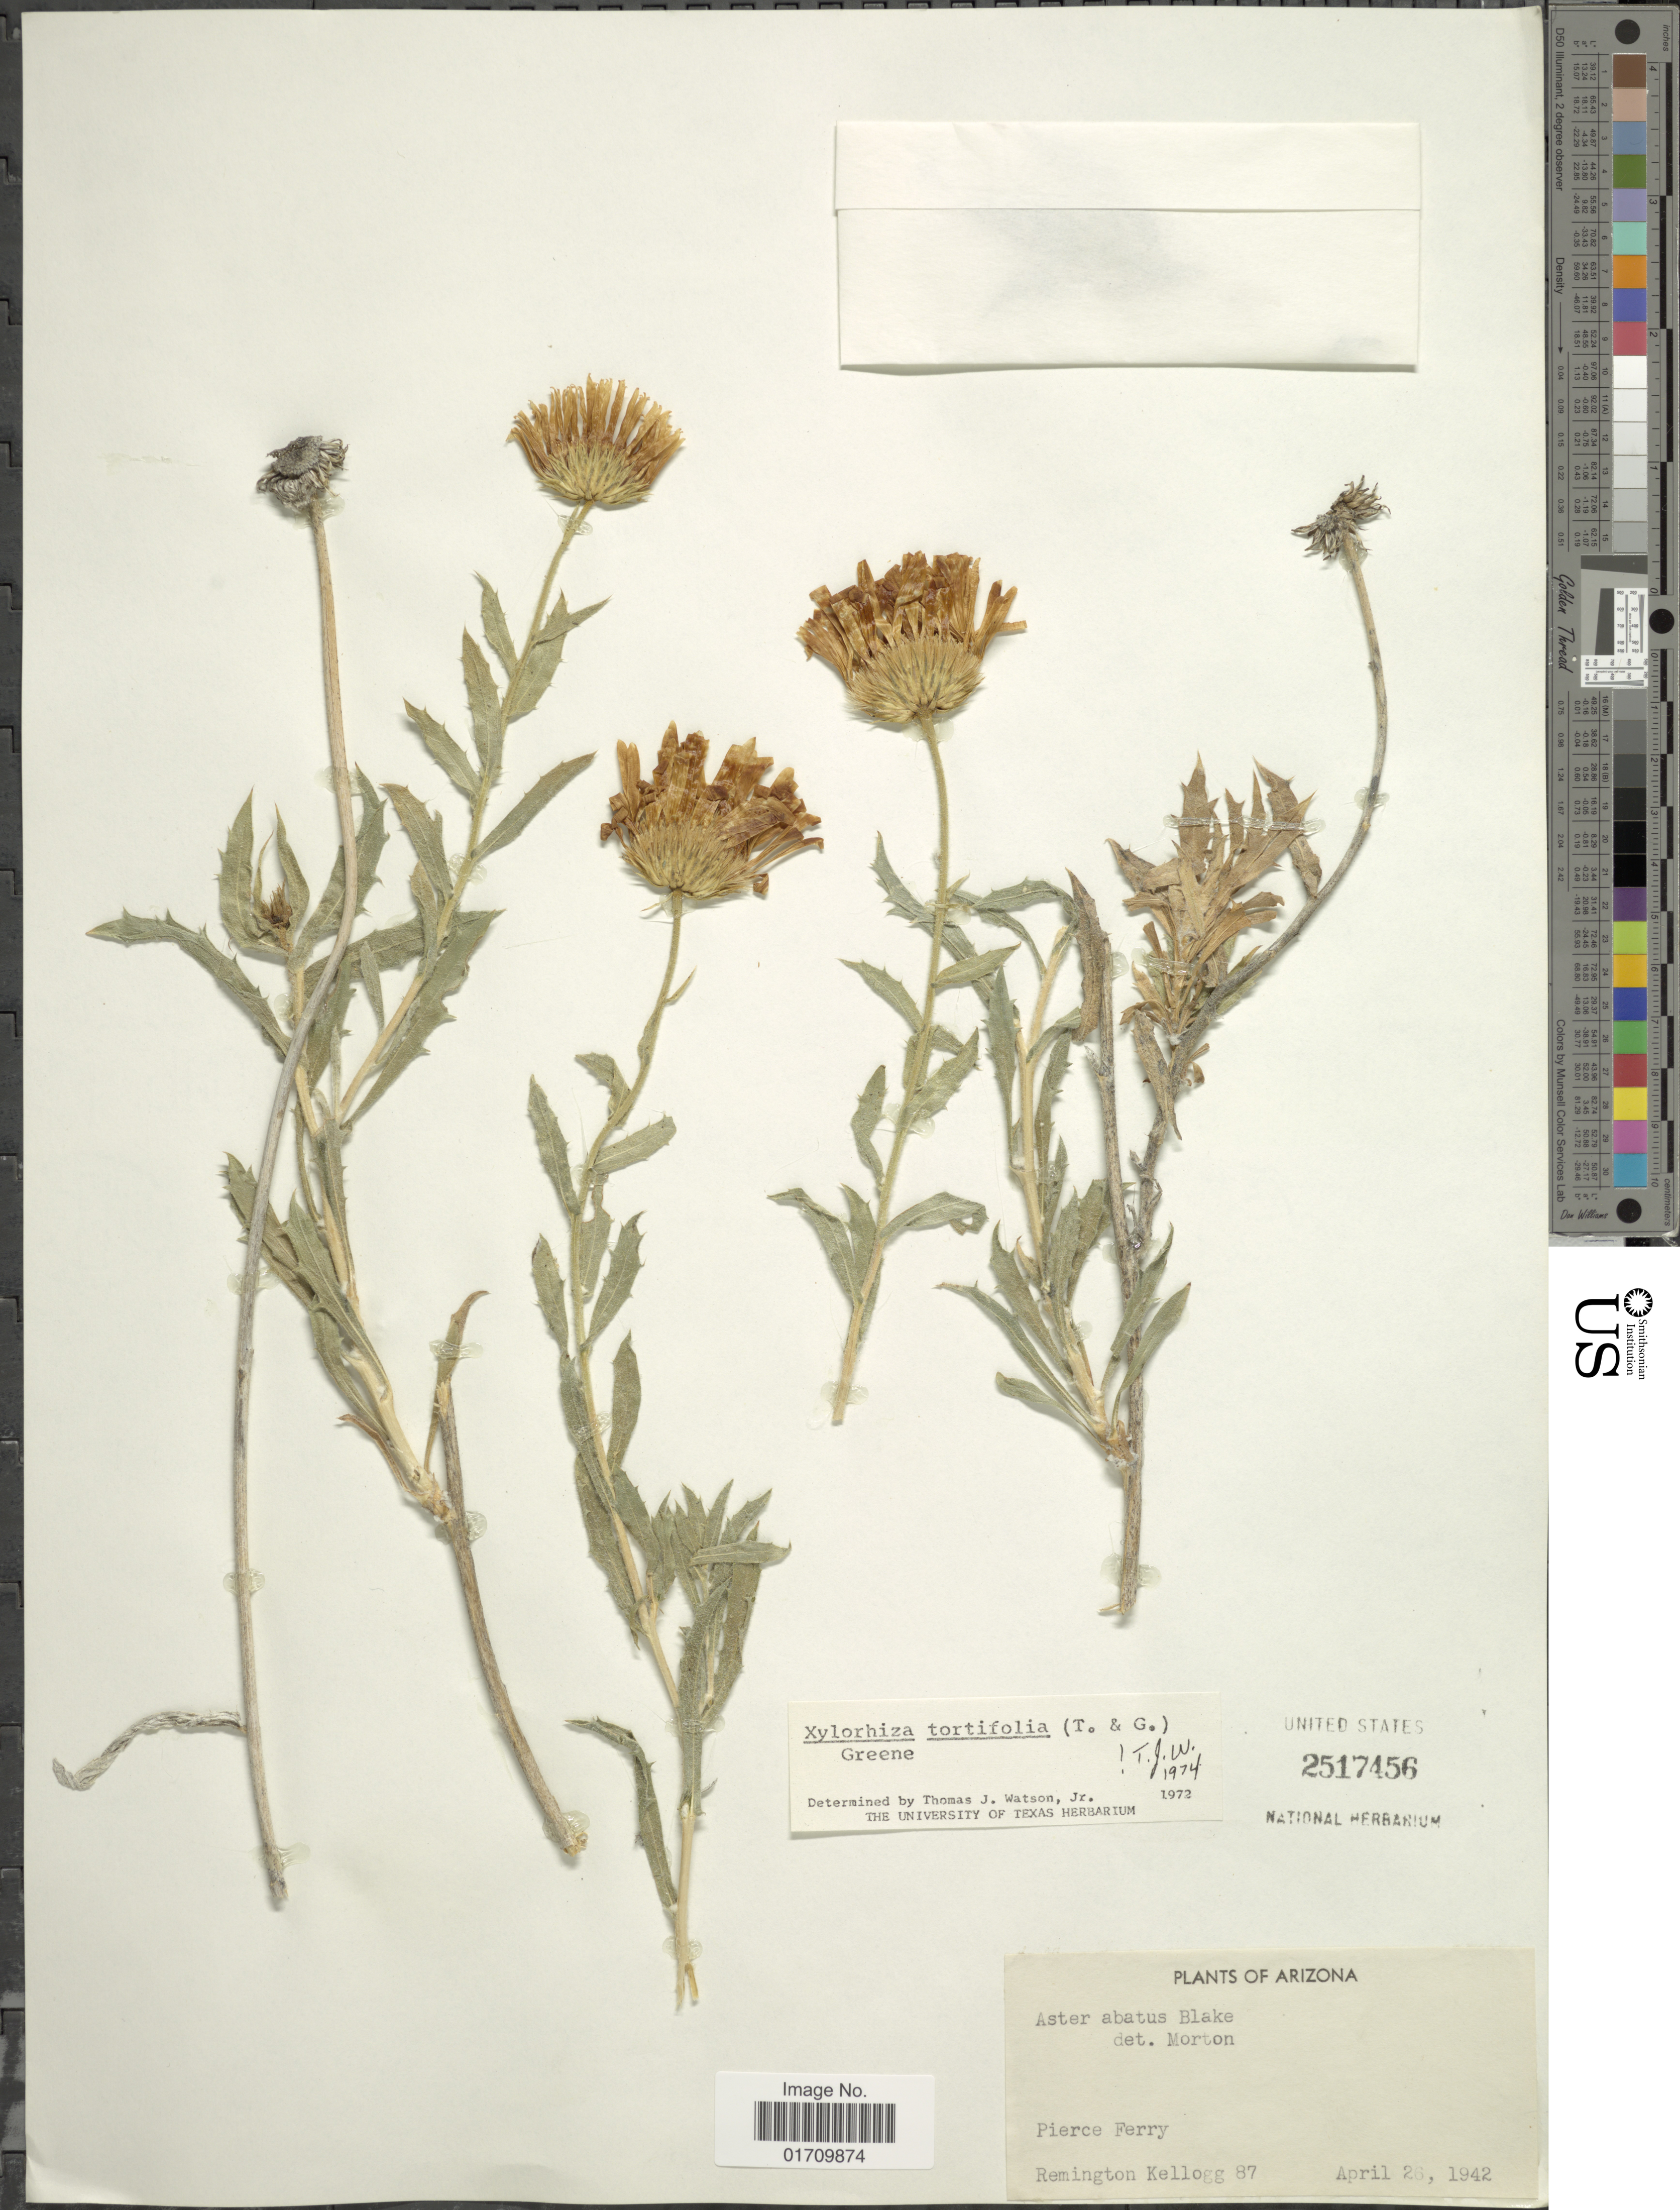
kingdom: Plantae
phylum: Tracheophyta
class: Magnoliopsida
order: Asterales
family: Asteraceae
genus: Xylorhiza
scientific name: Xylorhiza tortifolia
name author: (Torr. & A. Gray) Greene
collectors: R. Kellogg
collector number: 87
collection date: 1942-04-26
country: United States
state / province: Arizona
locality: Pierce Ferry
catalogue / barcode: US 2517456